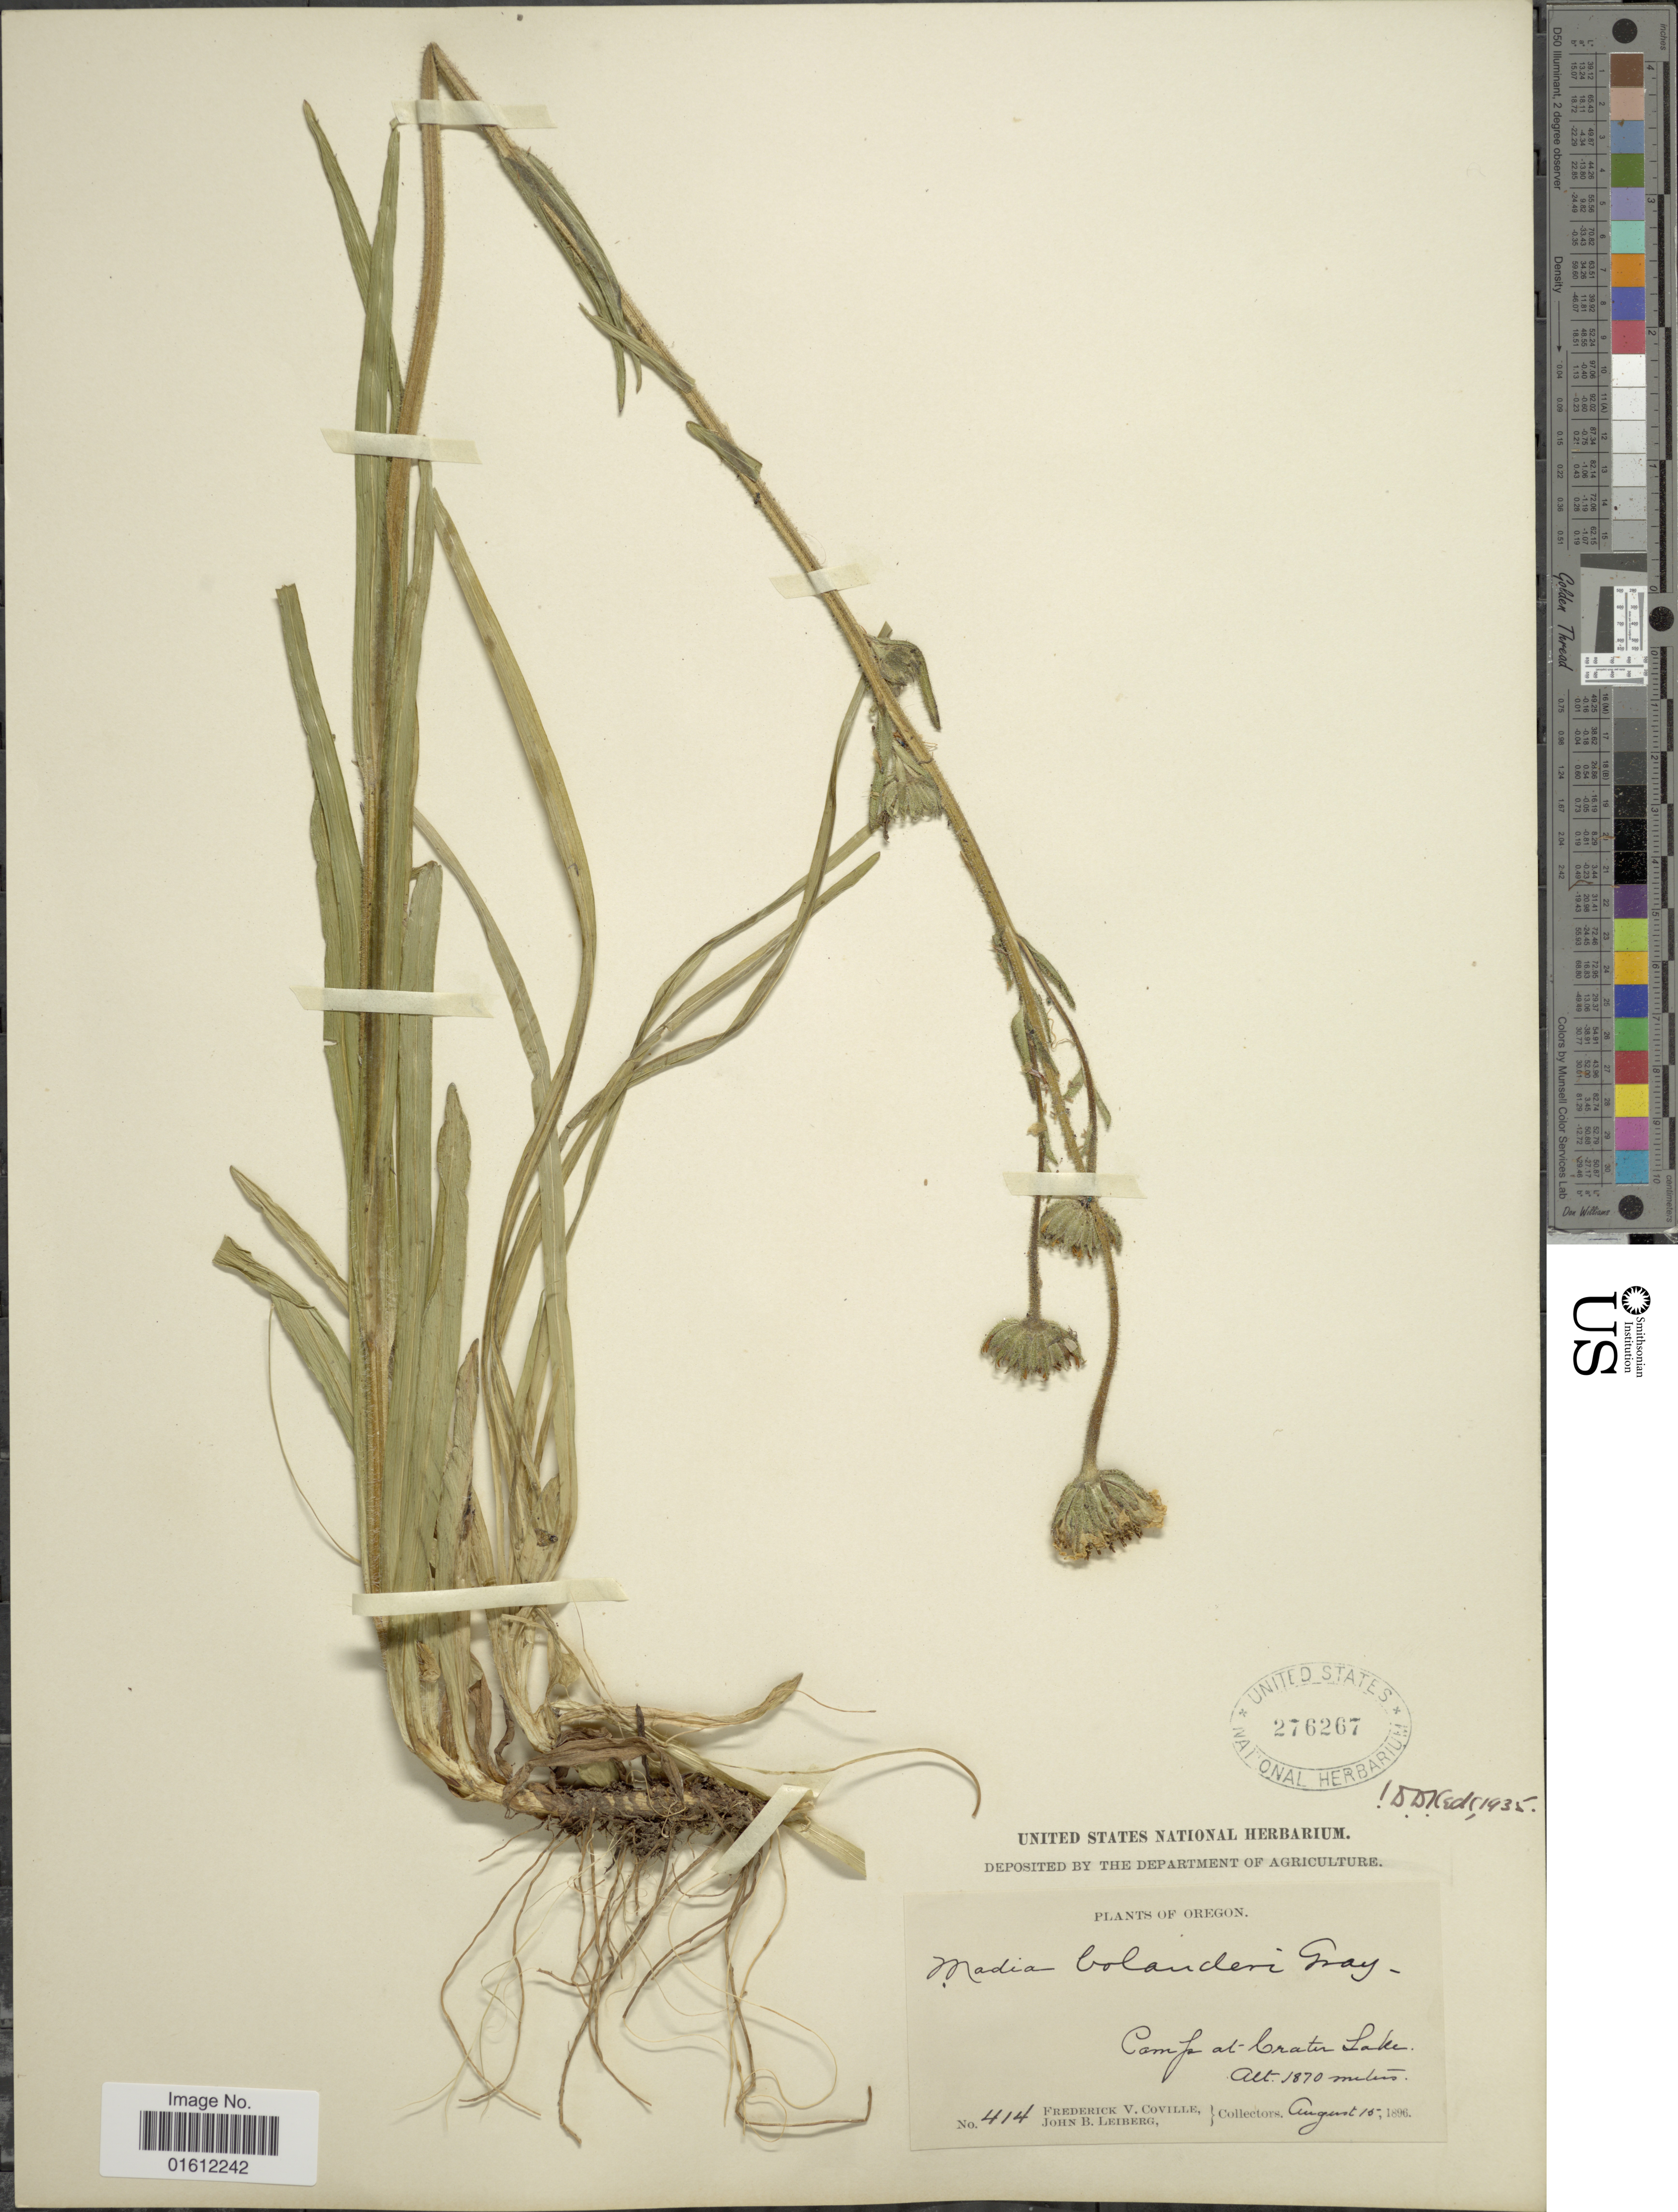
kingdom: Plantae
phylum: Tracheophyta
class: Magnoliopsida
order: Asterales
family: Asteraceae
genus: Madia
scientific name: Madia bolanderi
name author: A. Gray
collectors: F. V. Coville & J. B. Leiberg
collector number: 414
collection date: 1896-08-15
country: United States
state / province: Oregon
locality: Camp at Crater Lake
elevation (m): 1870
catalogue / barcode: US 276267